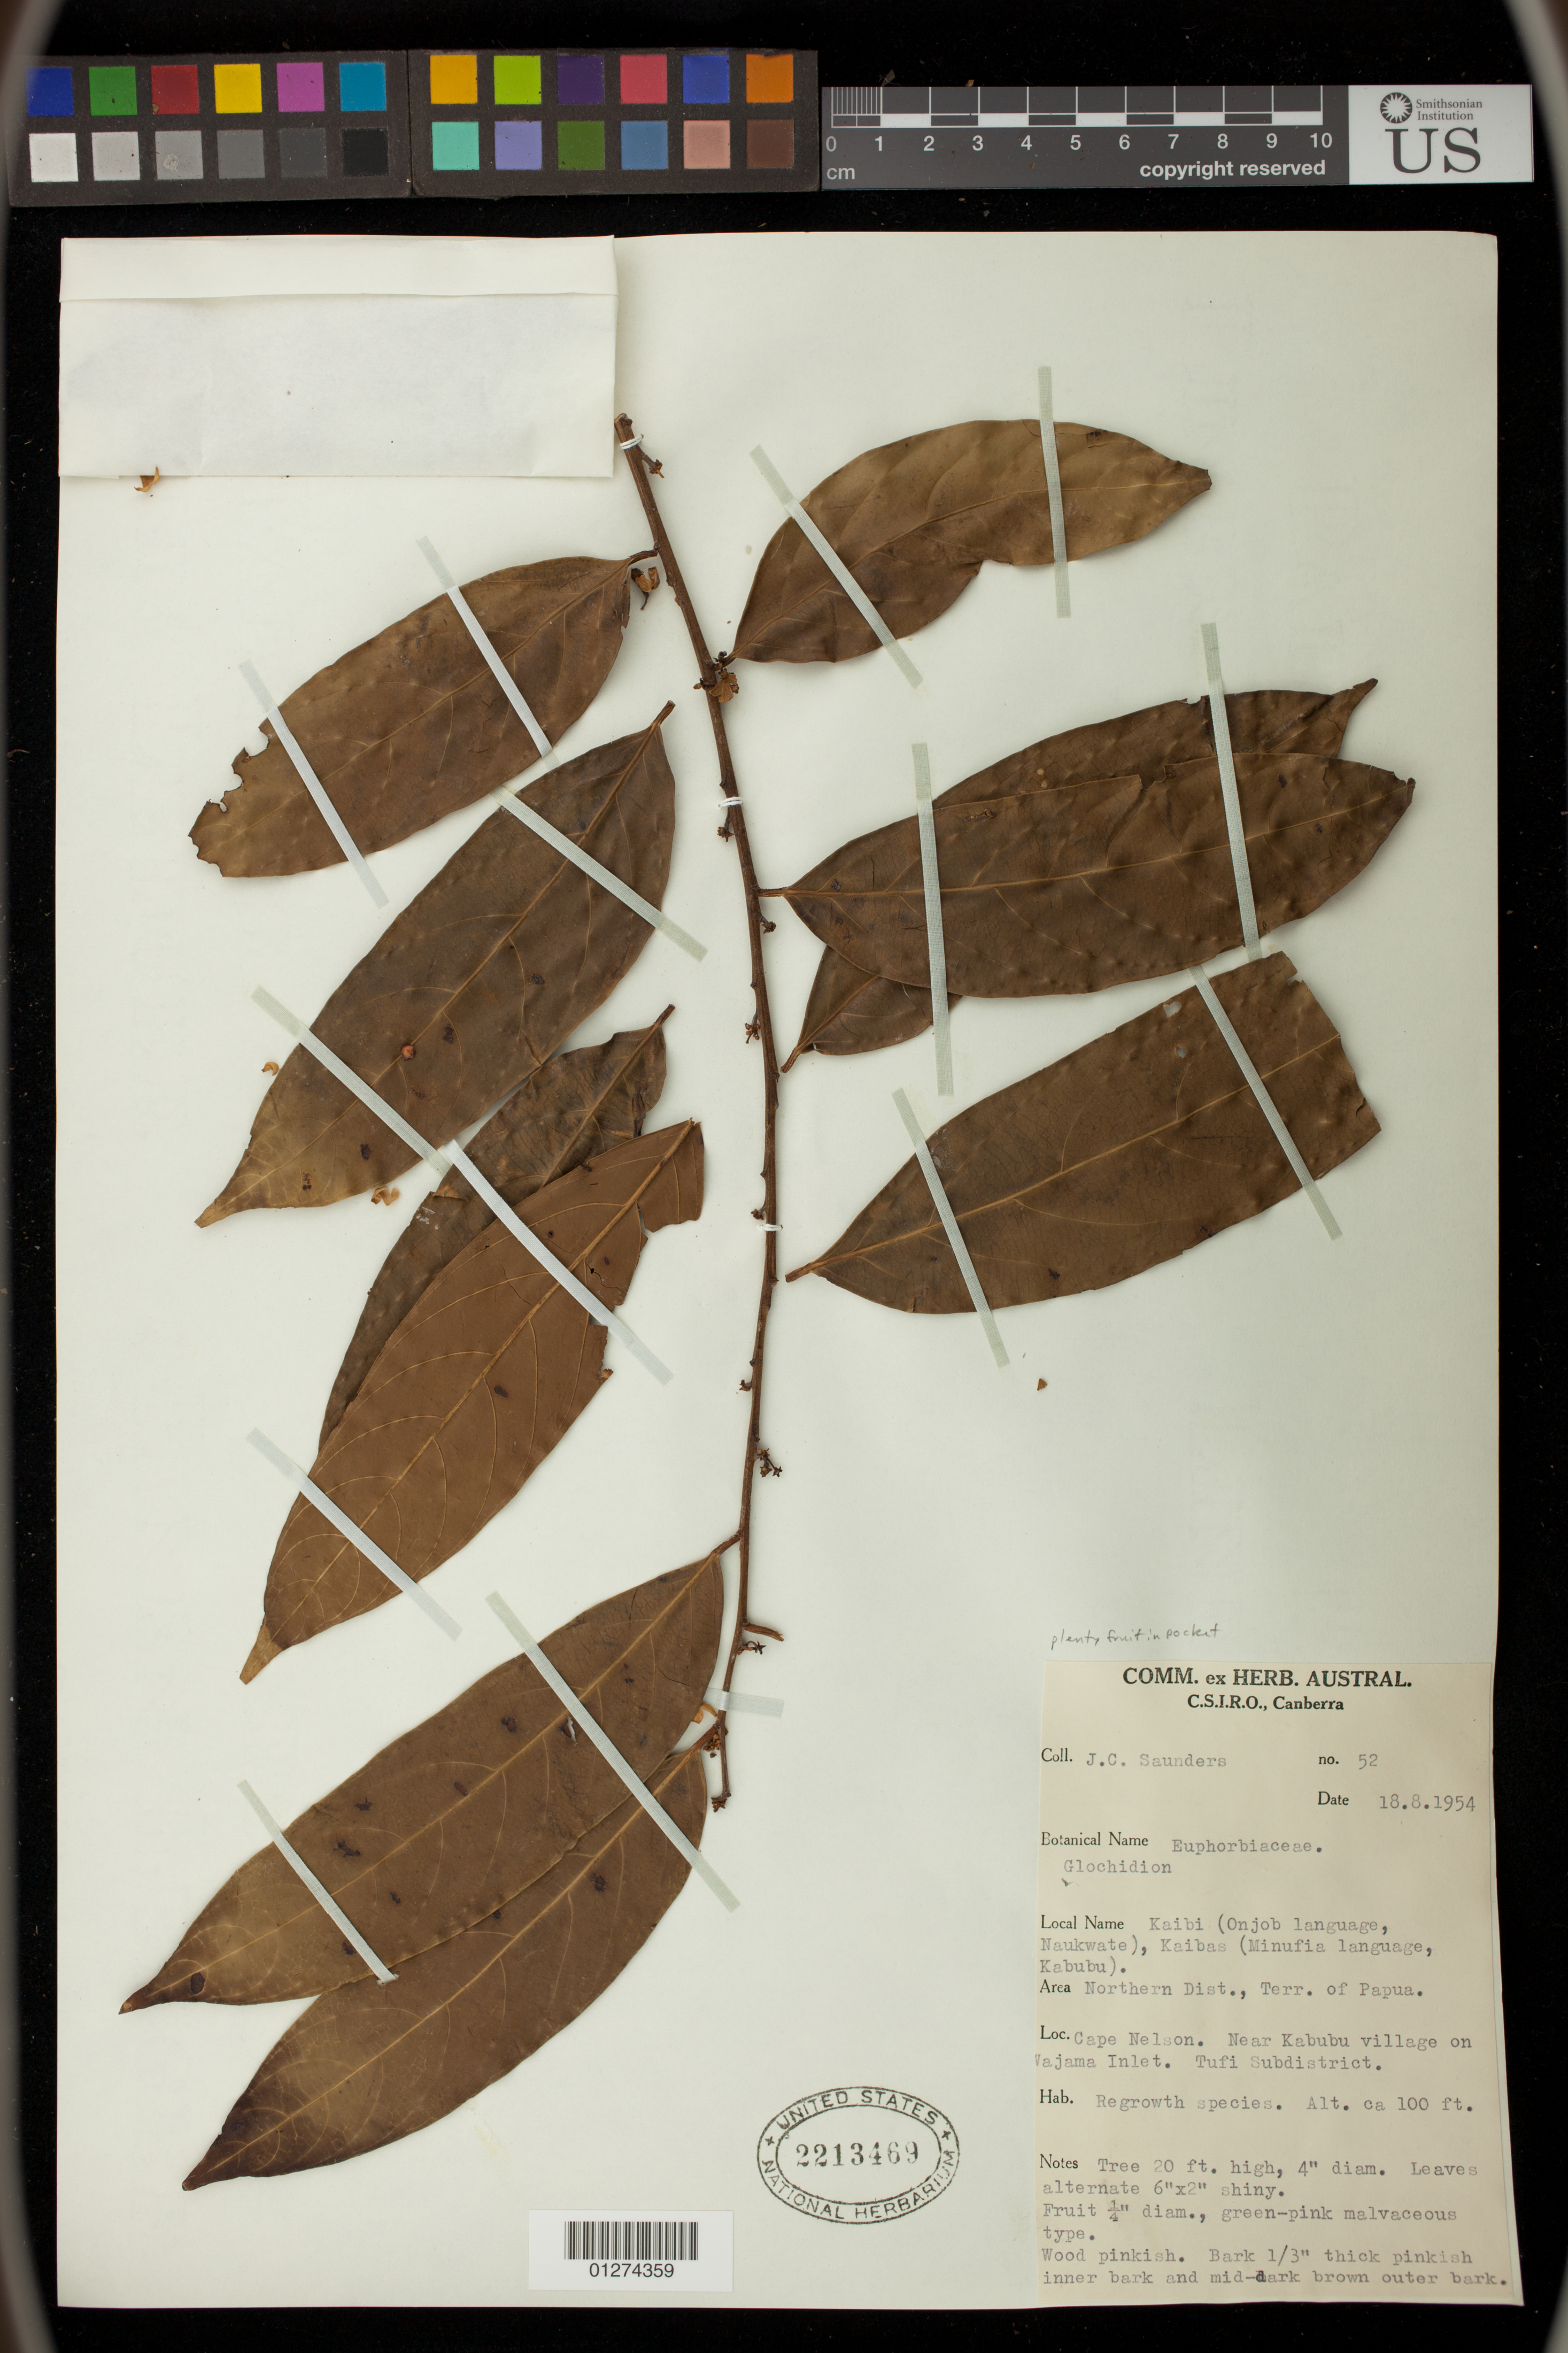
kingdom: Plantae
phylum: Tracheophyta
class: Magnoliopsida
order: Malpighiales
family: Phyllanthaceae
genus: Glochidion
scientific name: Glochidion sp.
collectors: J. C. Saunders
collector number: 52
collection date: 1954-08-18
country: Papua New Guinea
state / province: Northern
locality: Cape Nelson: Near Kabubu village on Wajama Inlet, Tufi sub-district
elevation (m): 30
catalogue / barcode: US 2213469